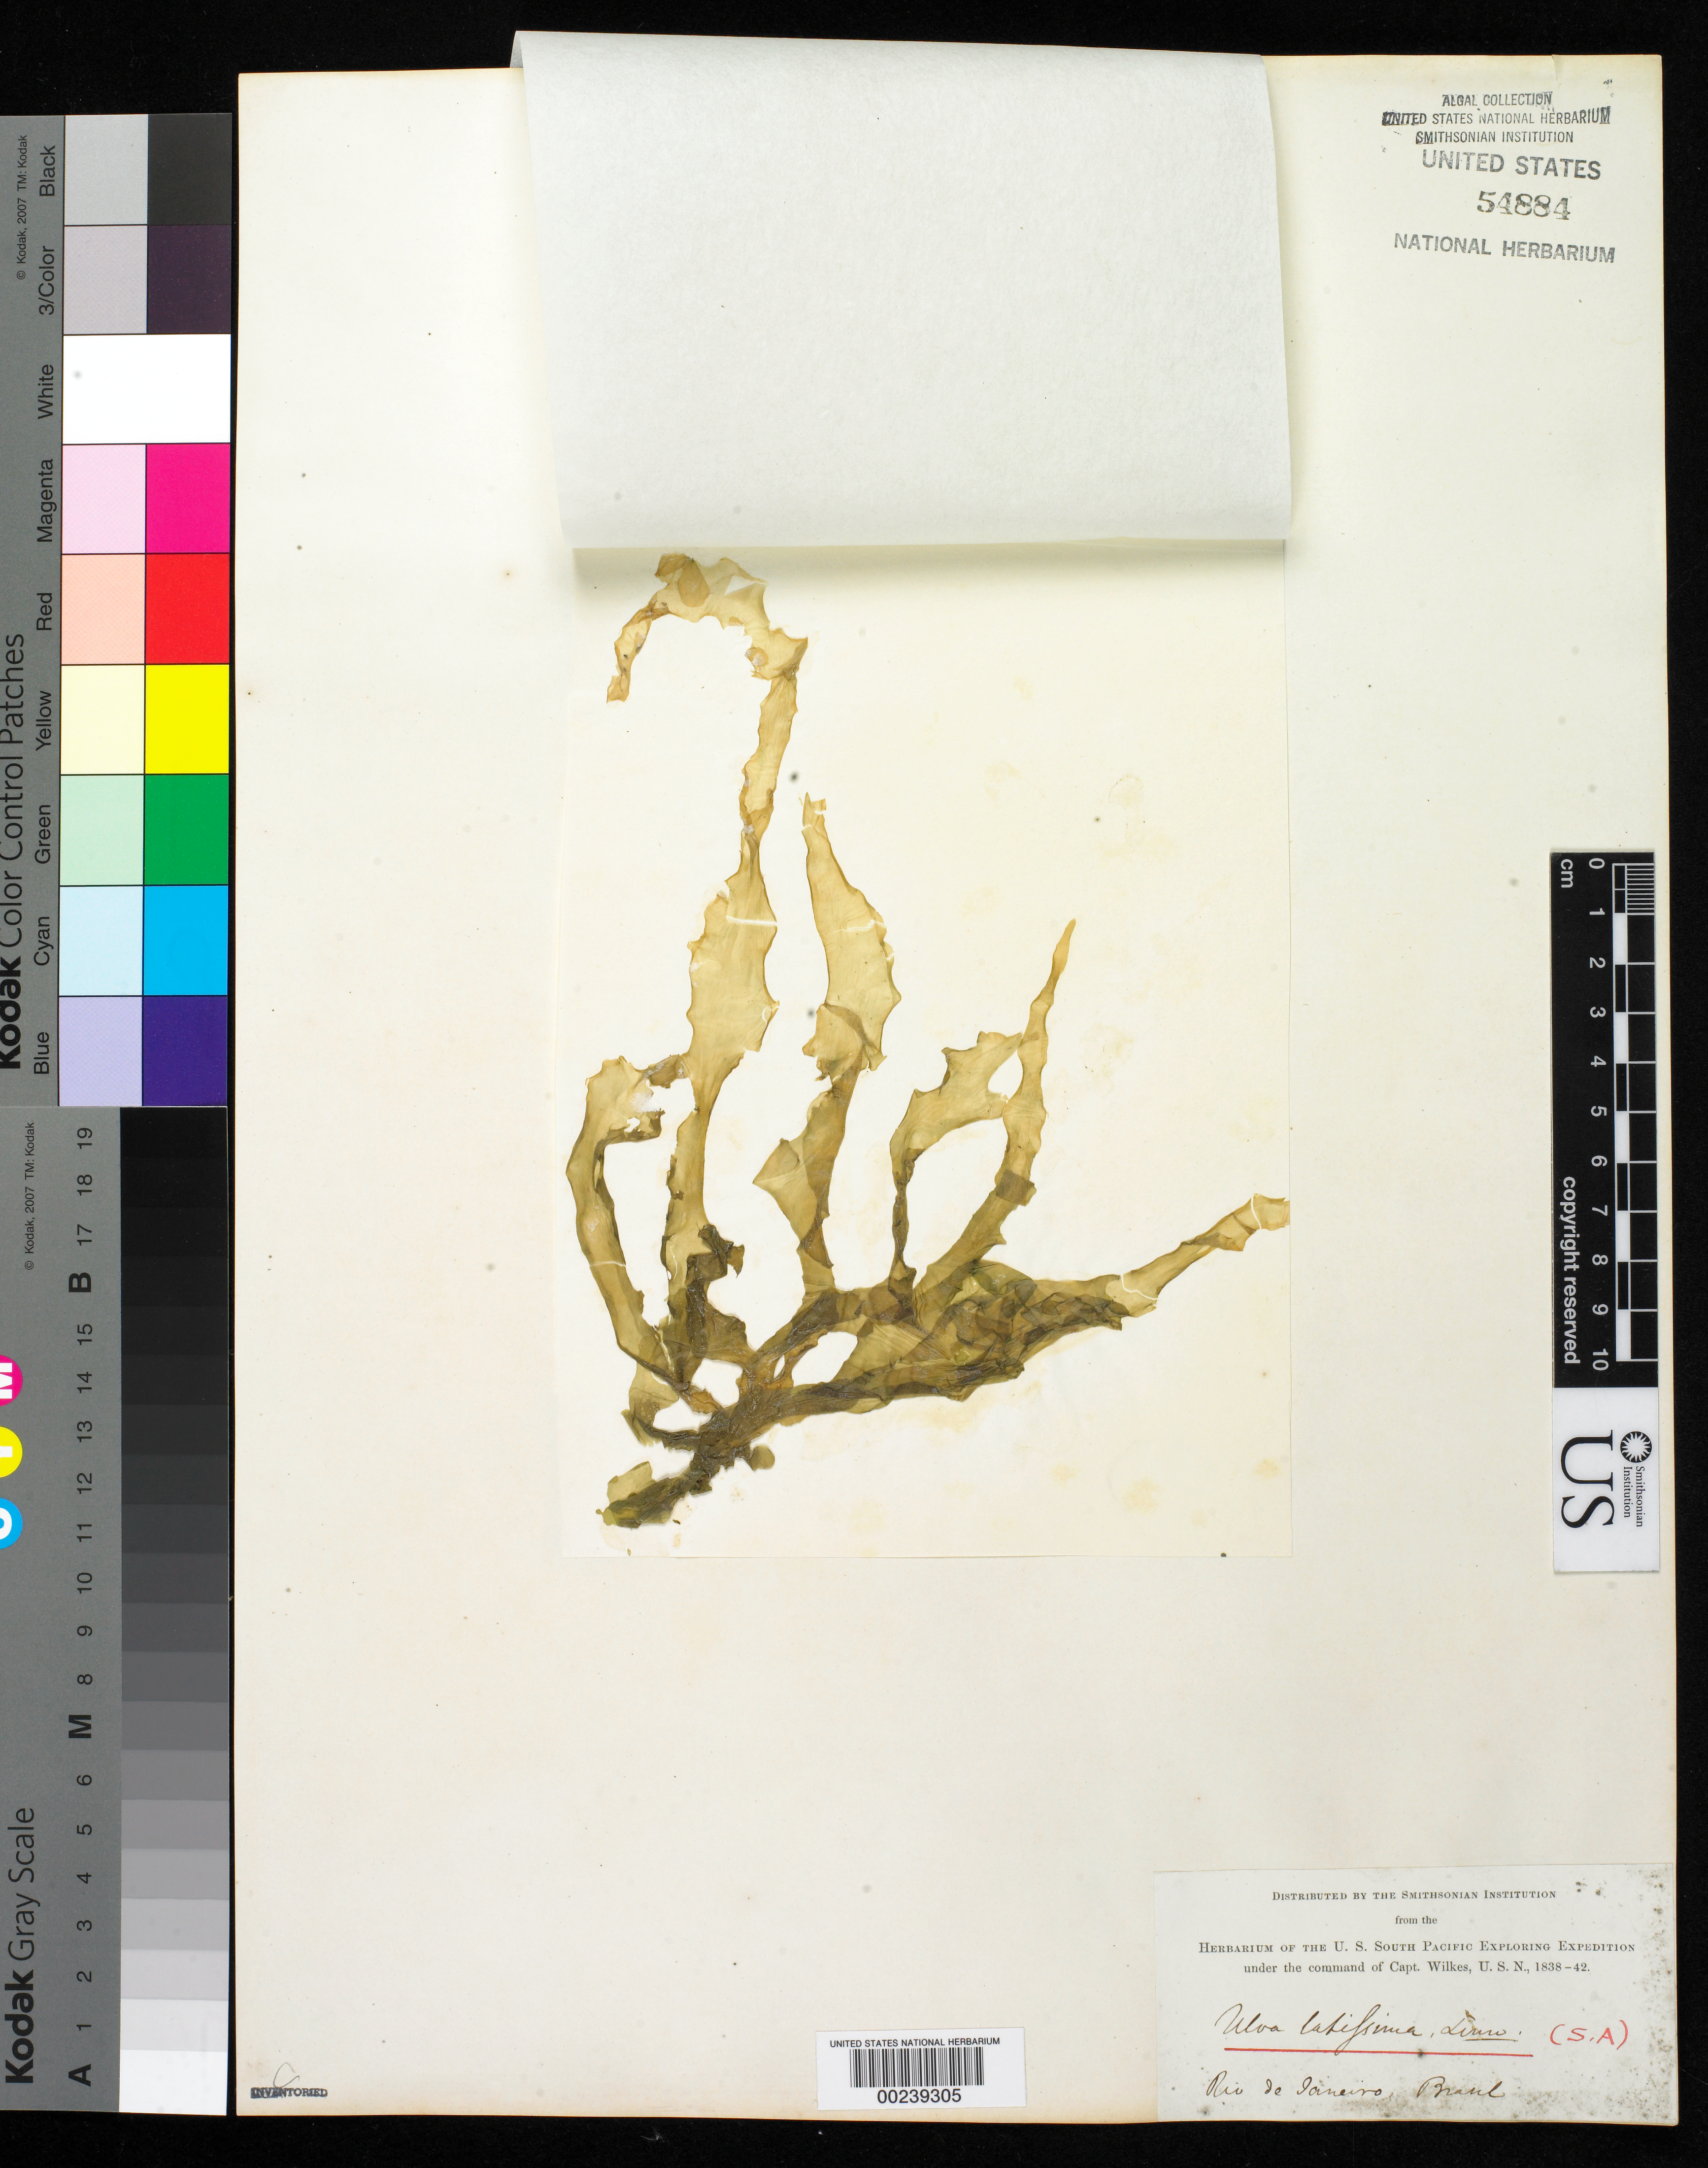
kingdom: Plantae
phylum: Chlorophyta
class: Ulvophyceae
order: Ulvales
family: Ulvaceae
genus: Ulva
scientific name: Ulva latissima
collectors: W. D. Brackenridge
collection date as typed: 1838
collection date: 1838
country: Brazil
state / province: Rio de Janeiro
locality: Rio de Janeiro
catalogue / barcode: US 54884